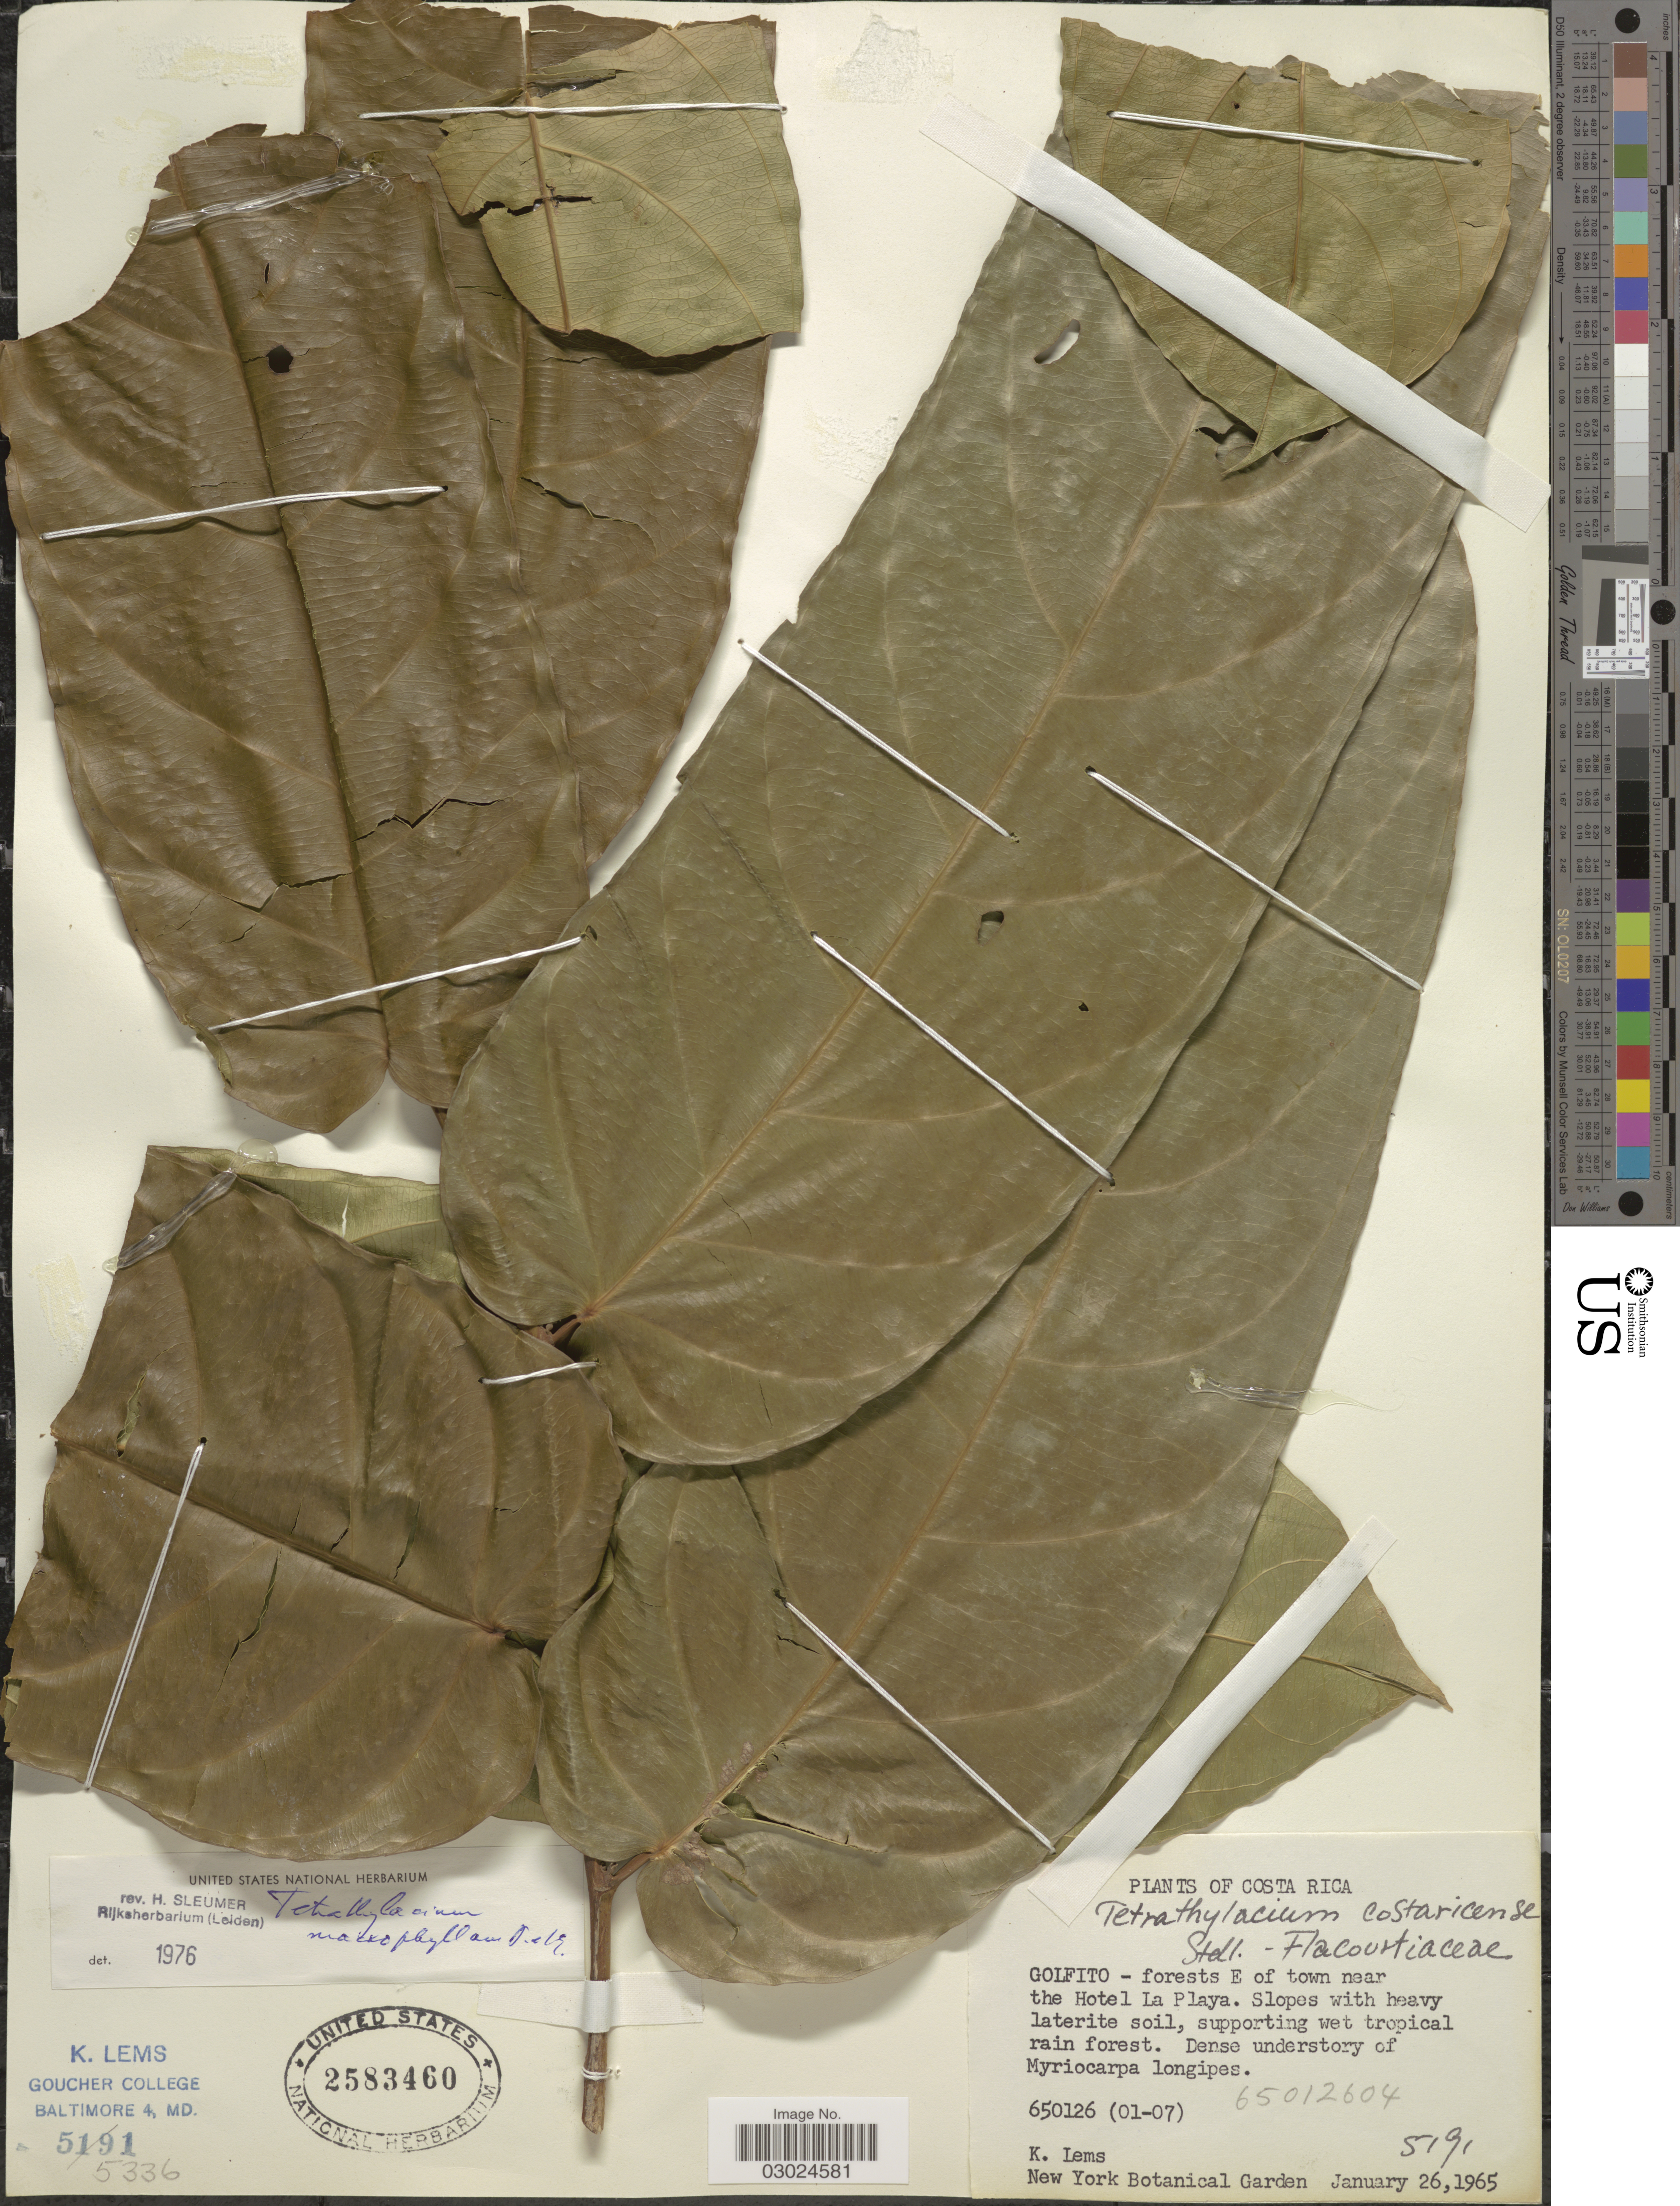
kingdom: Plantae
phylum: Tracheophyta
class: Magnoliopsida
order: Malpighiales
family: Salicaceae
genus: Tetrathylacium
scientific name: Tetrathylacium macrophyllum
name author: Poepp.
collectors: K. Lems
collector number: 5191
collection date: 1965-01-26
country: Costa Rica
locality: Golfito - forests E of town near the Hotel La Playa.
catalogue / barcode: US 2583460